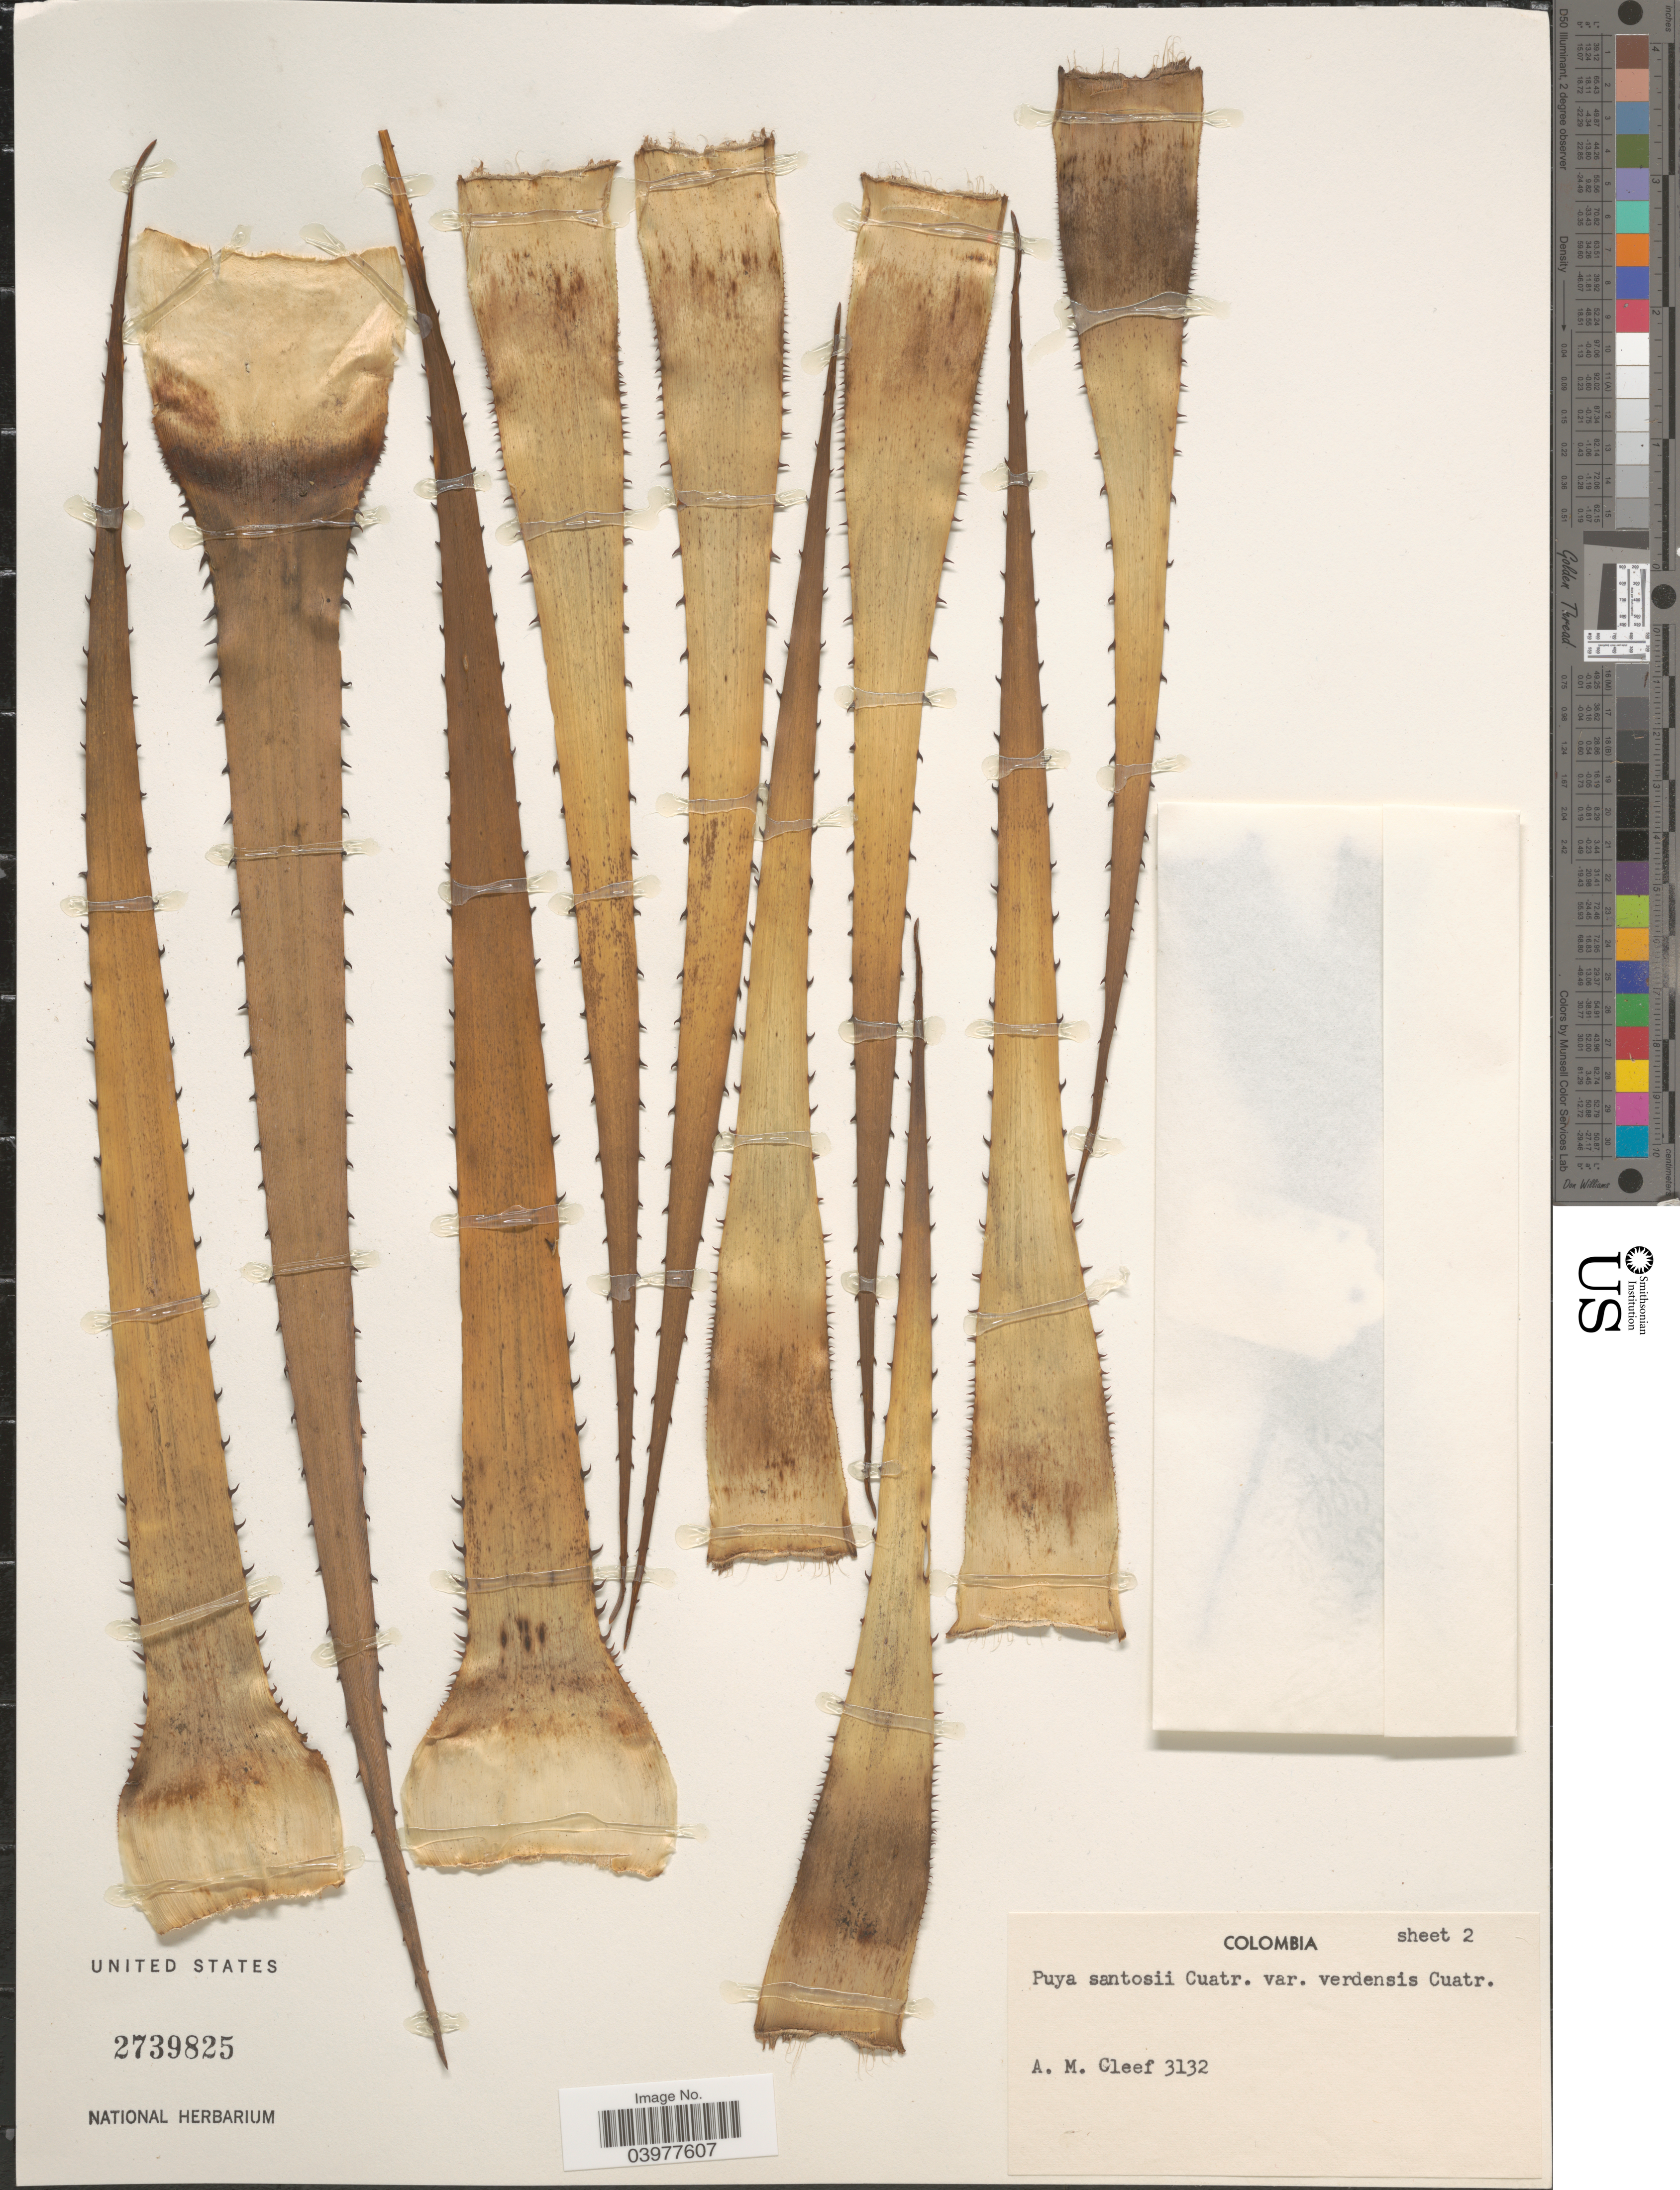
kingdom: Plantae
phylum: Tracheophyta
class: Liliopsida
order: Poales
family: Bromeliaceae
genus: Puya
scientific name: Puya santosii var. verdensis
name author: Cuatrec.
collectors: A. M. Cleef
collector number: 3132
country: Colombia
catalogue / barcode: US 2739825